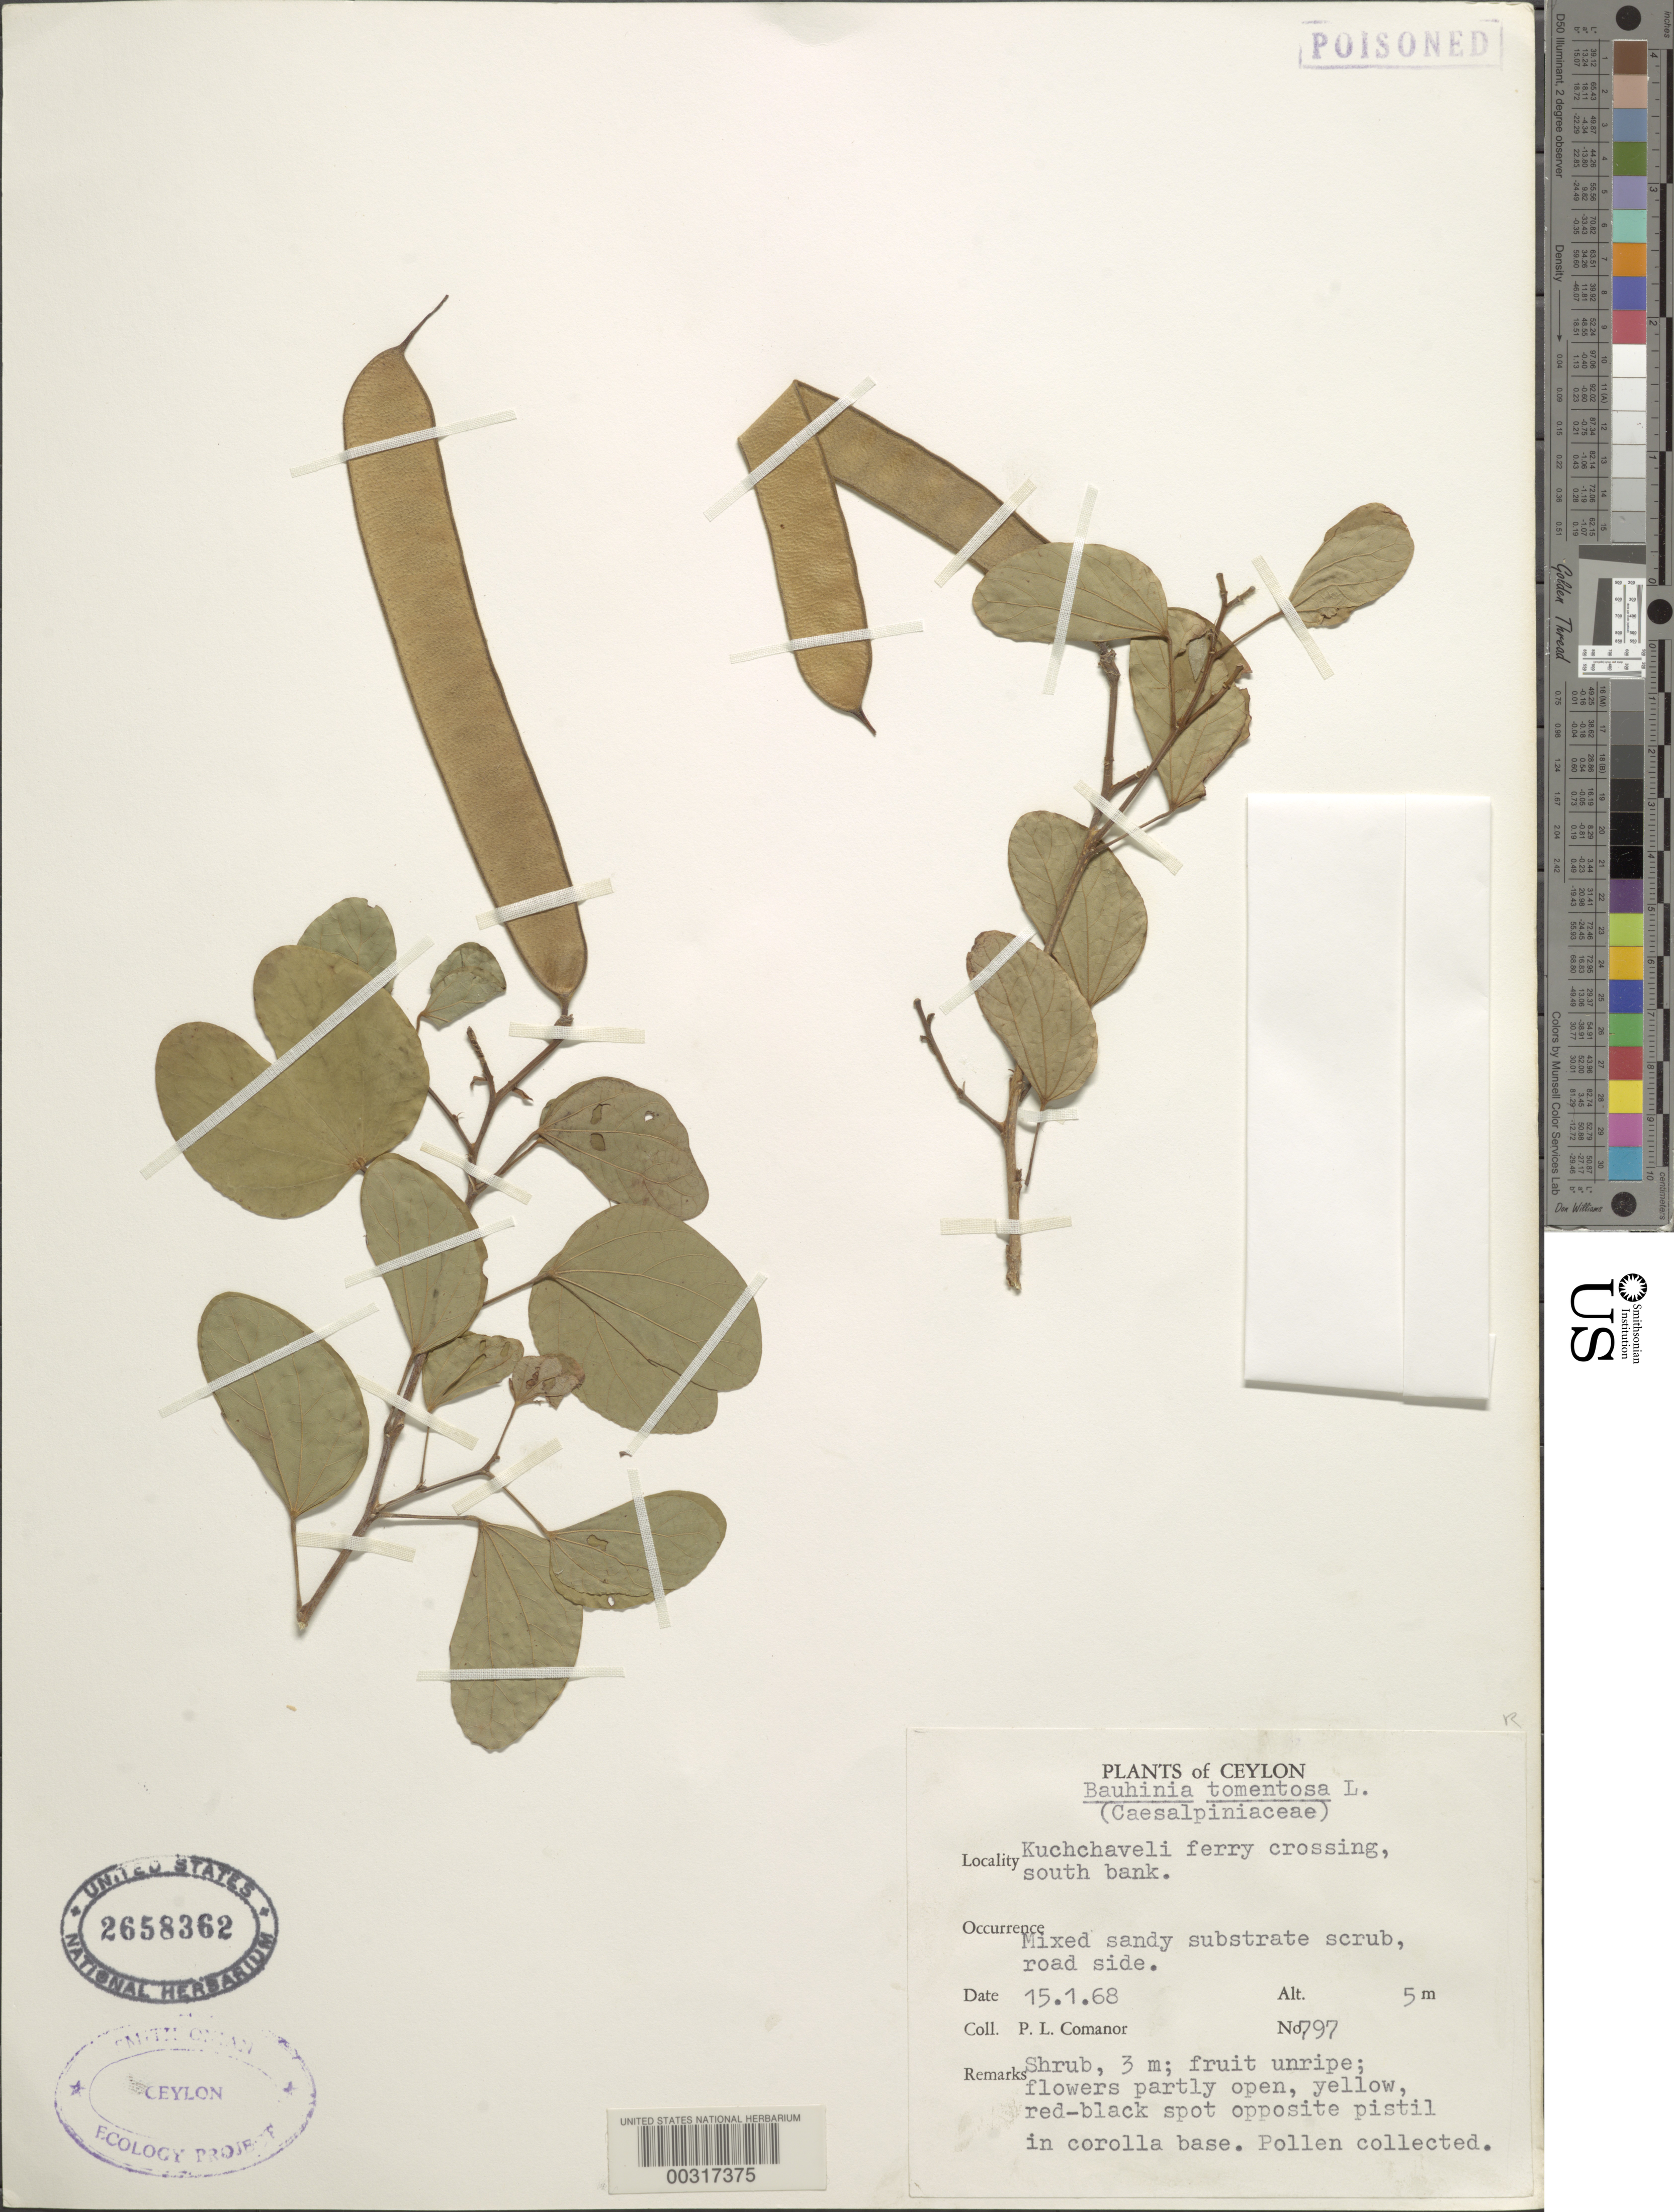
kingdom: Plantae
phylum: Tracheophyta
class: Magnoliopsida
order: Fabales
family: Fabaceae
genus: Bauhinia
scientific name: Bauhinia tomentosa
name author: L.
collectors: P. Comanor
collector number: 797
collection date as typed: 15 Jan 1968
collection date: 1968-01-15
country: Sri Lanka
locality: Kuchchaveli ferry crossing, s bank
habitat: Mixed sandy substrate scrub, roadside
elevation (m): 5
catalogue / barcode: US 2658362